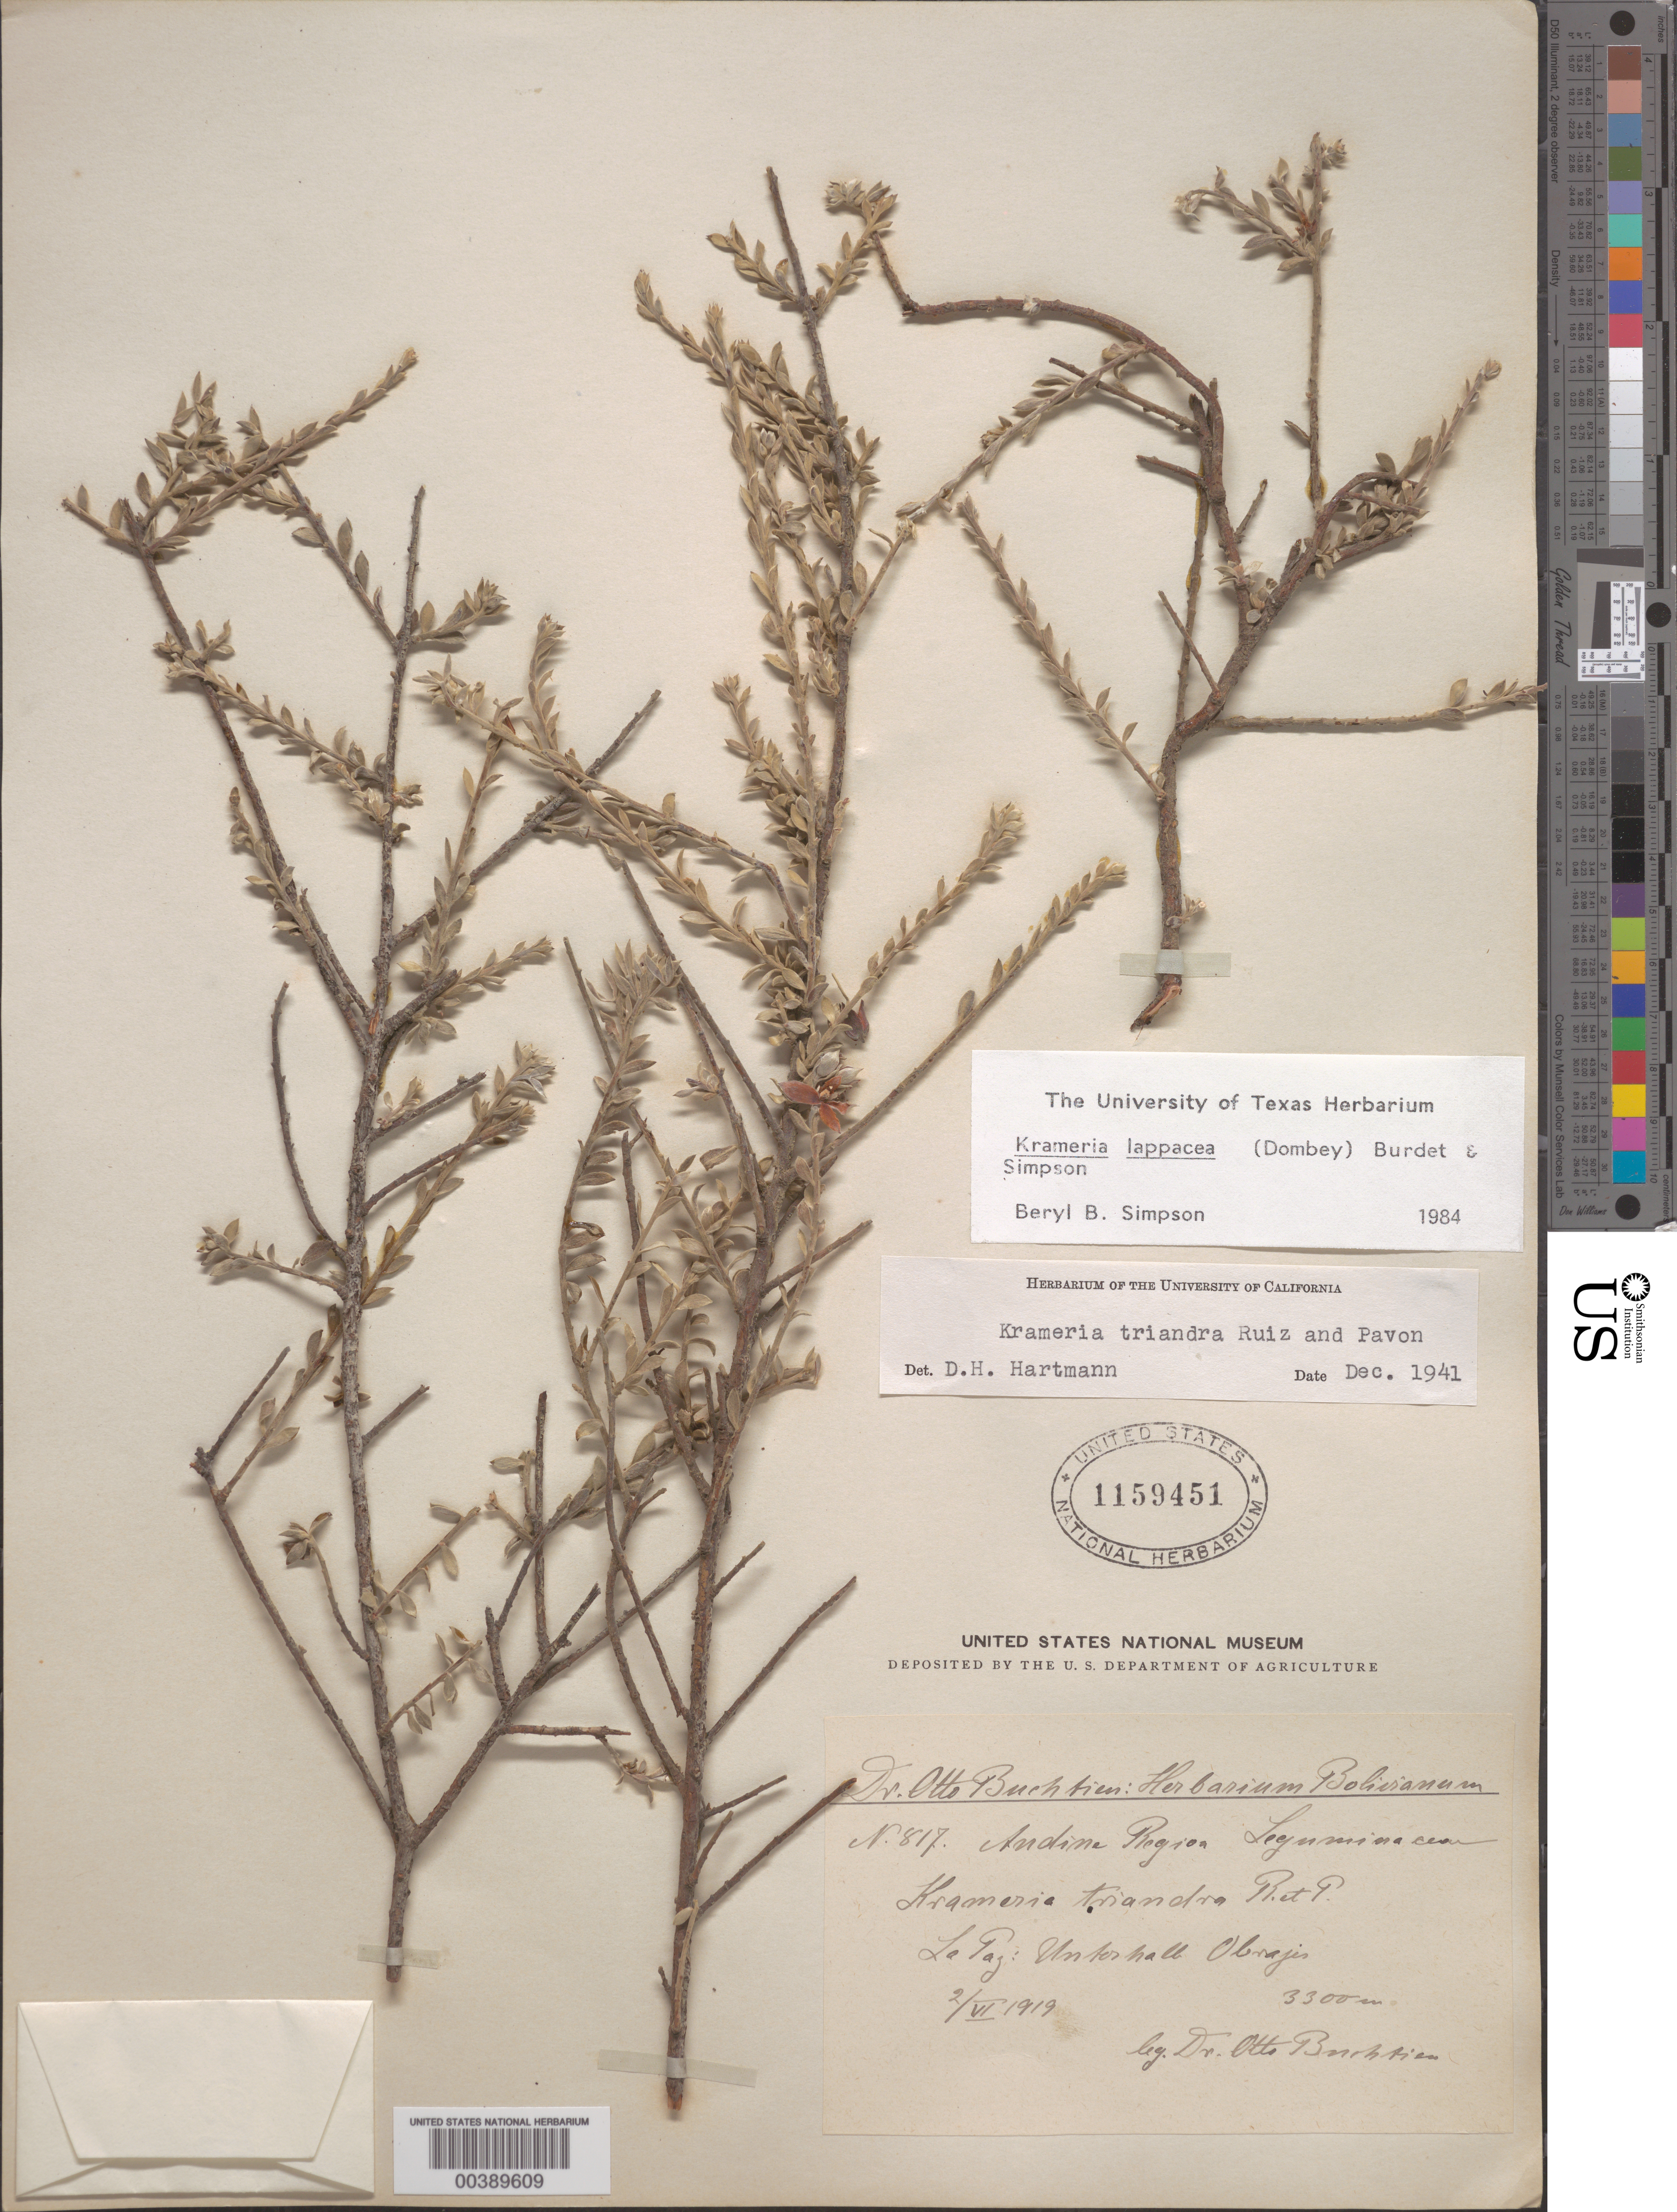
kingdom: Plantae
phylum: Tracheophyta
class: Magnoliopsida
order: Zygophyllales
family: Krameriaceae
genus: Krameria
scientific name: Krameria lappacea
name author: (Dombey) Burdet & B.B. Simpson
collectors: O. Buchtien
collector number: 817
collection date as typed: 02 Jun 1919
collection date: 1919-06-02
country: Bolivia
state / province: La Paz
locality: Unterhall Obrajes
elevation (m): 3300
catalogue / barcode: US 1159451